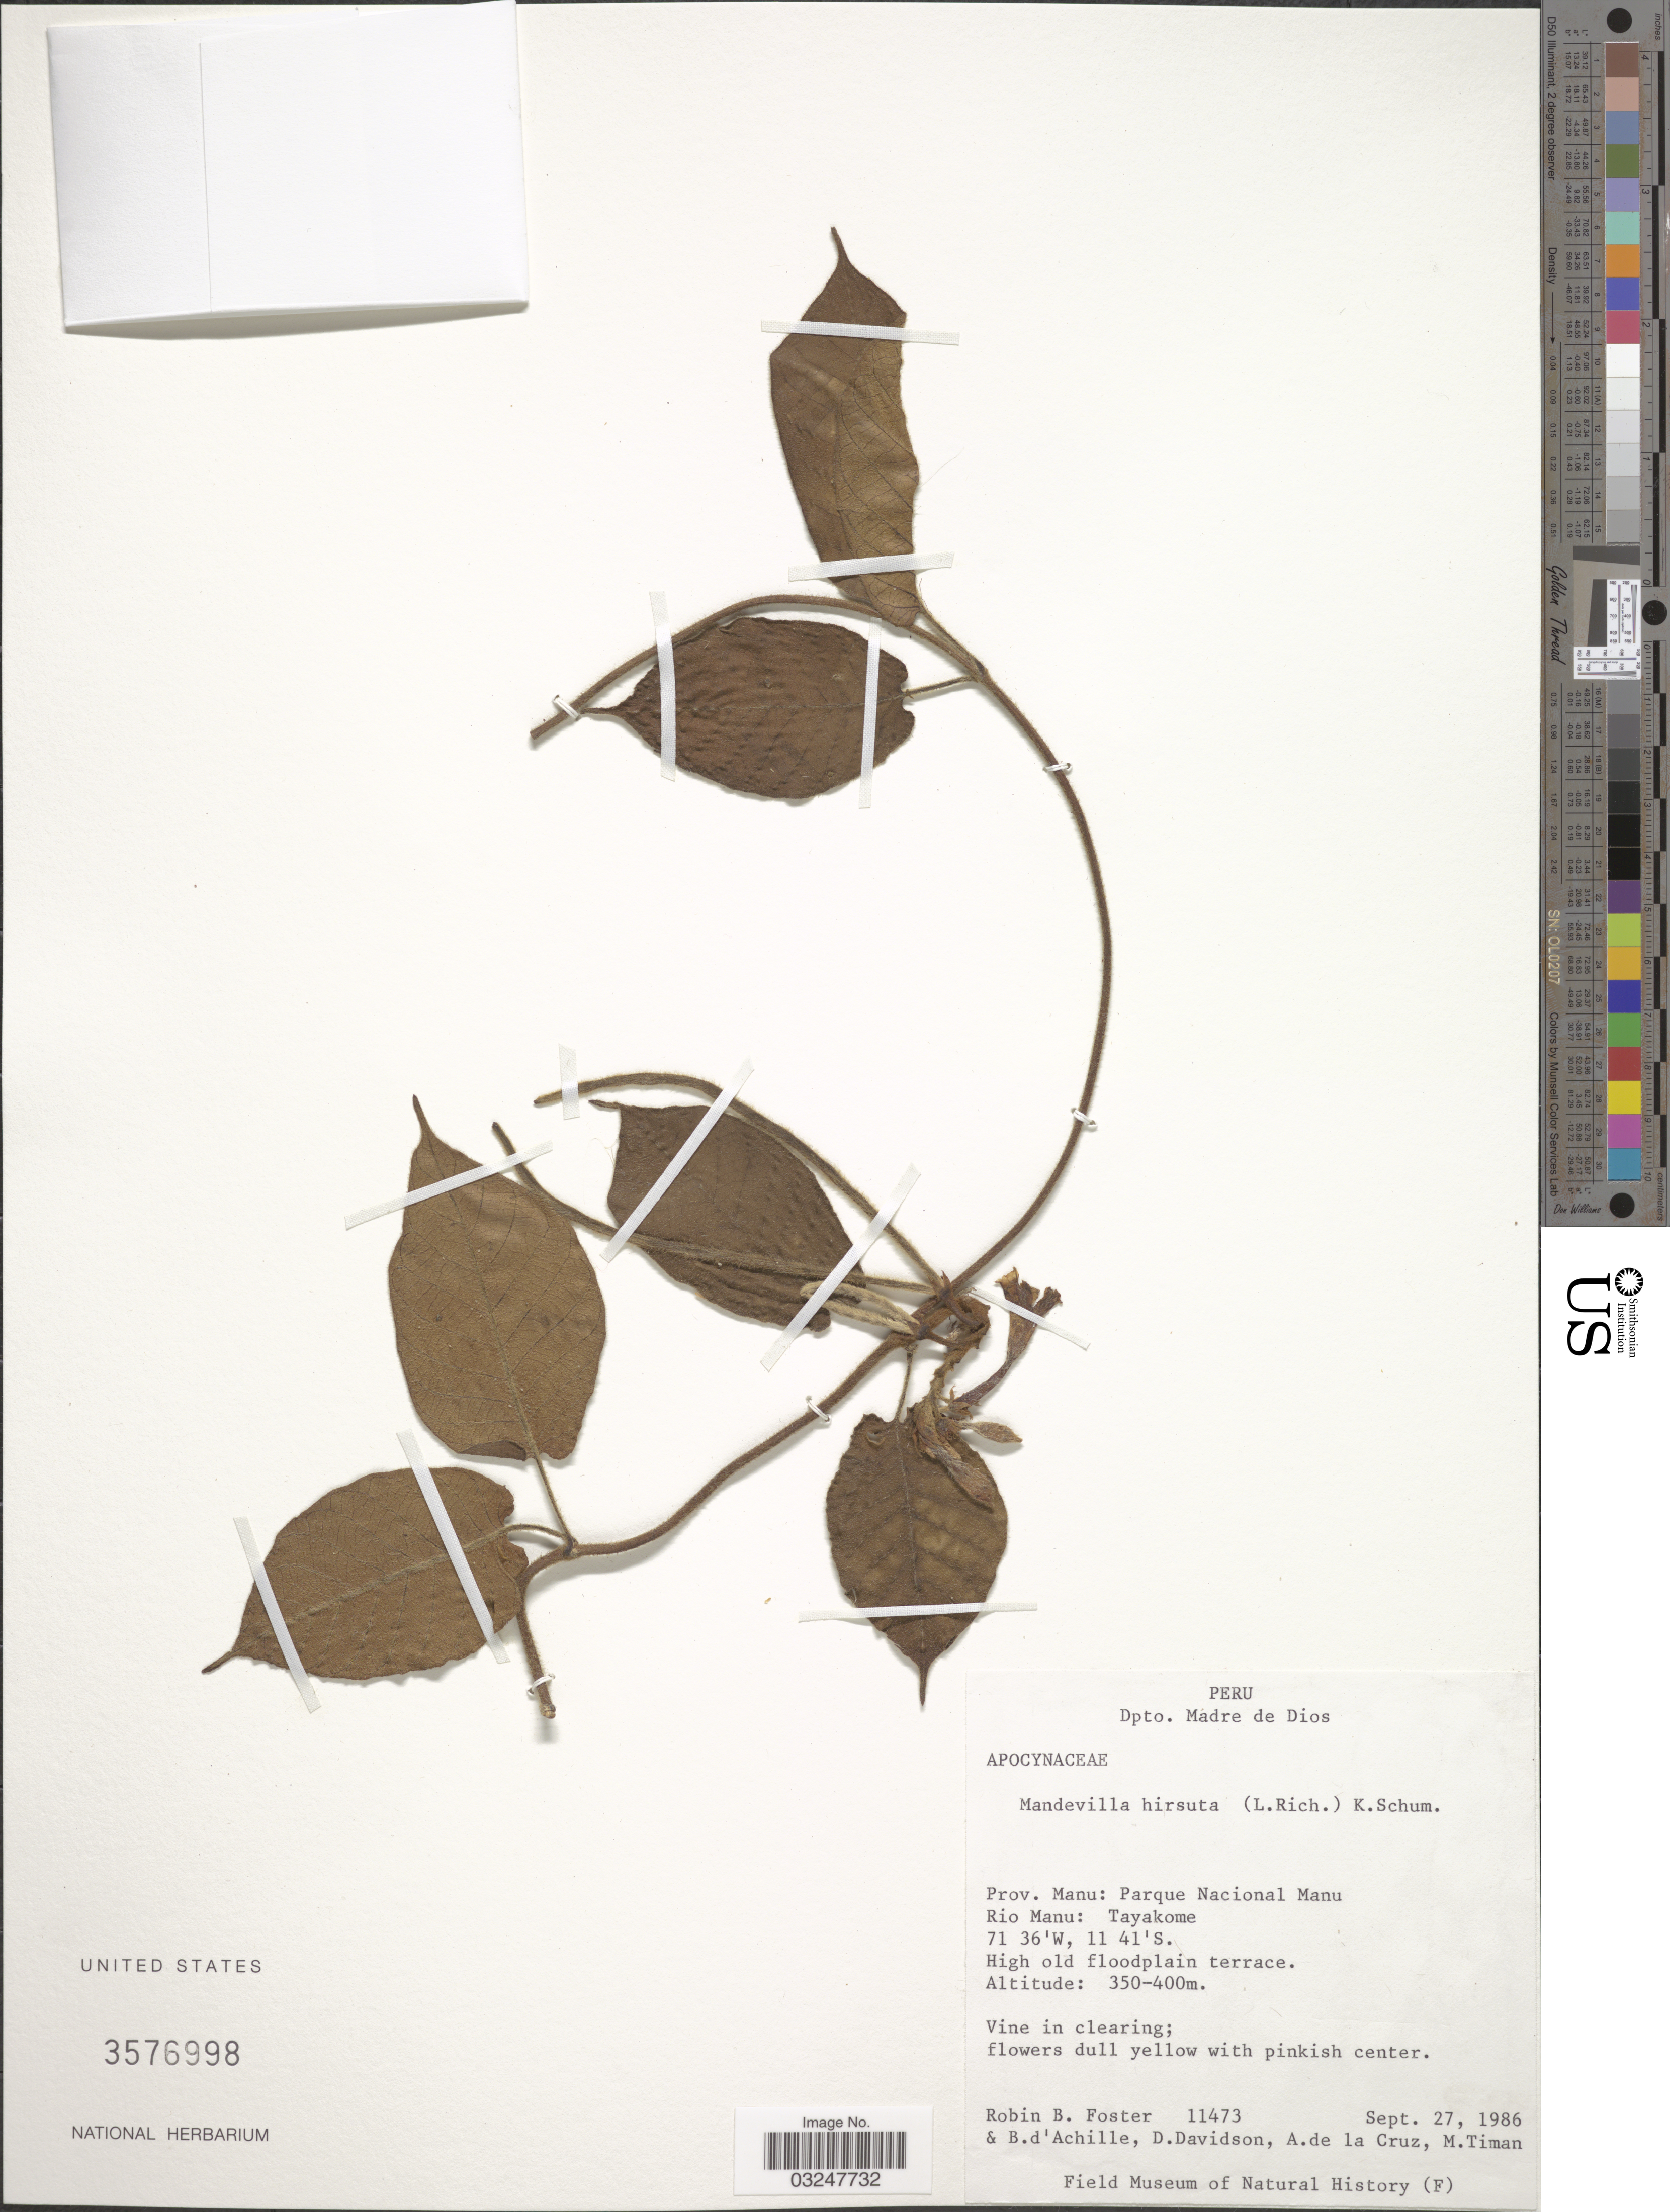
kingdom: Plantae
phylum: Tracheophyta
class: Magnoliopsida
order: Gentianales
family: Apocynaceae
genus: Mandevilla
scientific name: Mandevilla hirsuta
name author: (Rich.) K. Schum.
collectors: R. B. Foster, B. d'Achille, D. Davidson, A. De la Cruz & M. Timan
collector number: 11473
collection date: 1986-09-27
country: Peru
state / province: Madre de Dios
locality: Dpto. Madre de Dios, Prov. Manu: Parque Nacional Manu, Rio Manu: Tayakome.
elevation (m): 350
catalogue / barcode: US 3576998